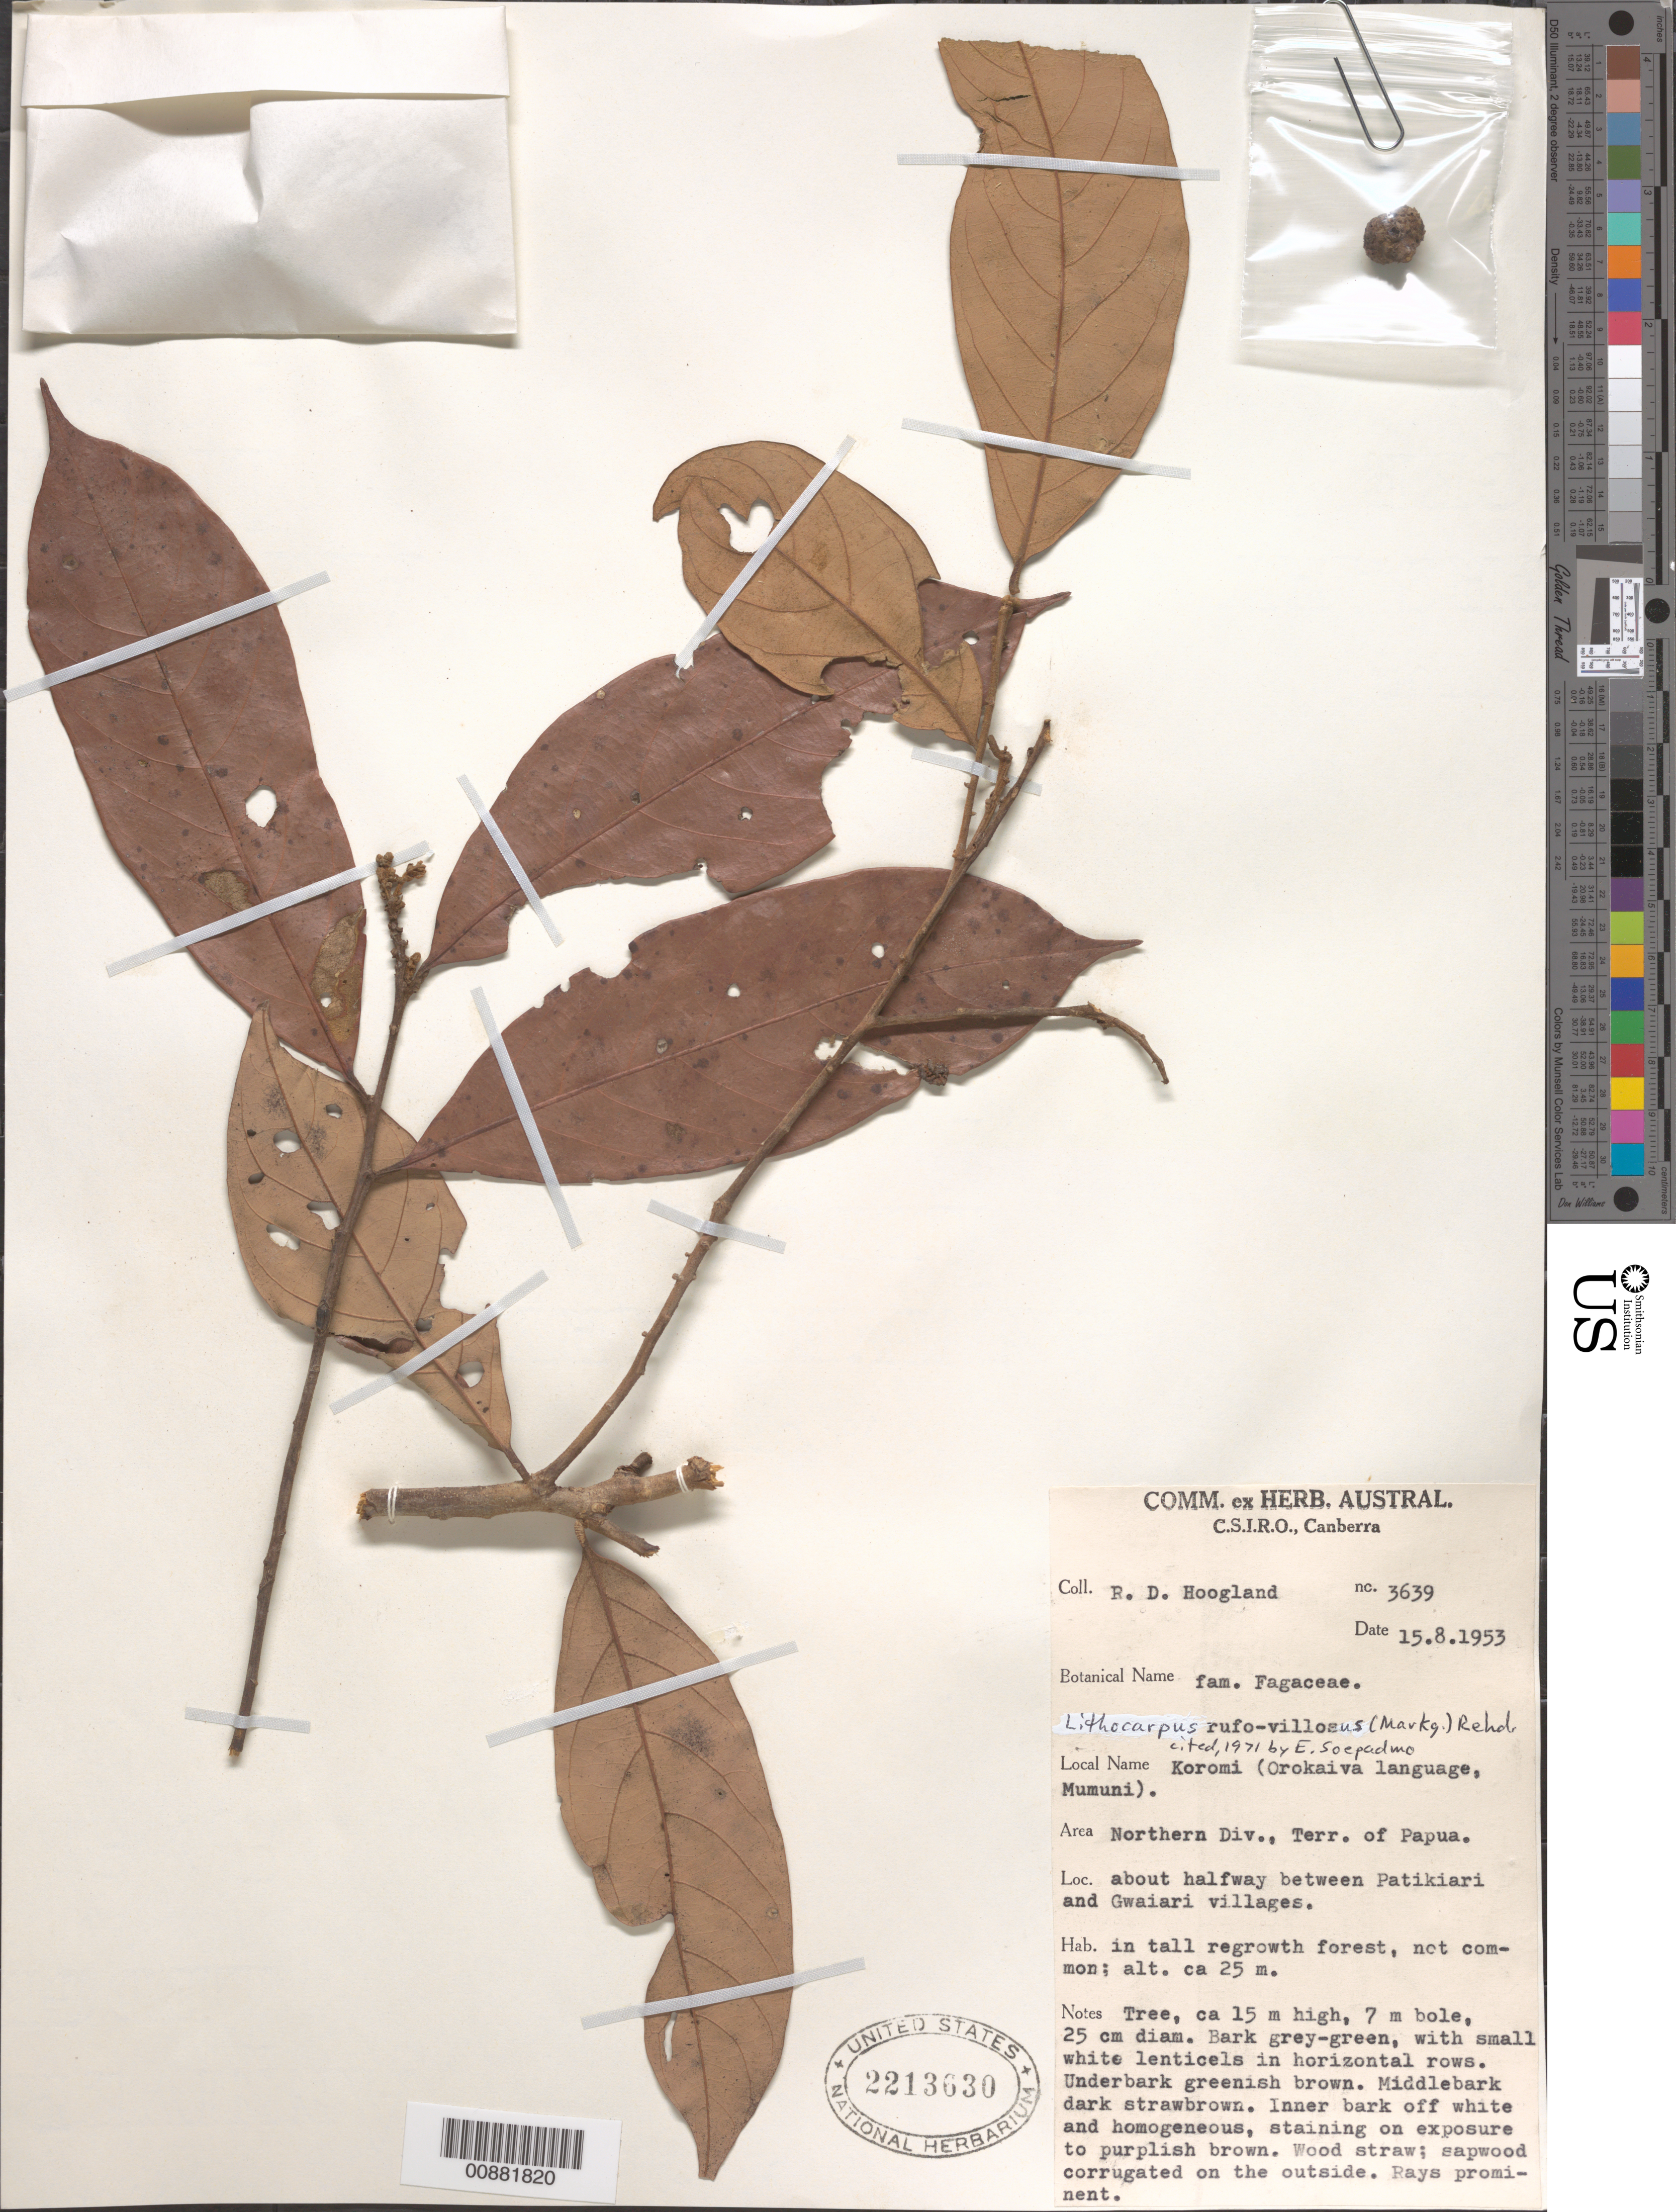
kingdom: Plantae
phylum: Tracheophyta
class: Magnoliopsida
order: Fagales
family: Fagaceae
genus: Lithocarpus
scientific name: Lithocarpus rufovillosus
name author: (Markgr.) Rehder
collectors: R. D. Hoogland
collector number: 3639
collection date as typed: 15 Aug 1953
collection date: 1953-08-15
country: Australia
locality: about halfway between Patikiari and Gwaiari villages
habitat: in tall regrowth forest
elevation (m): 25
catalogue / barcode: US 2213630